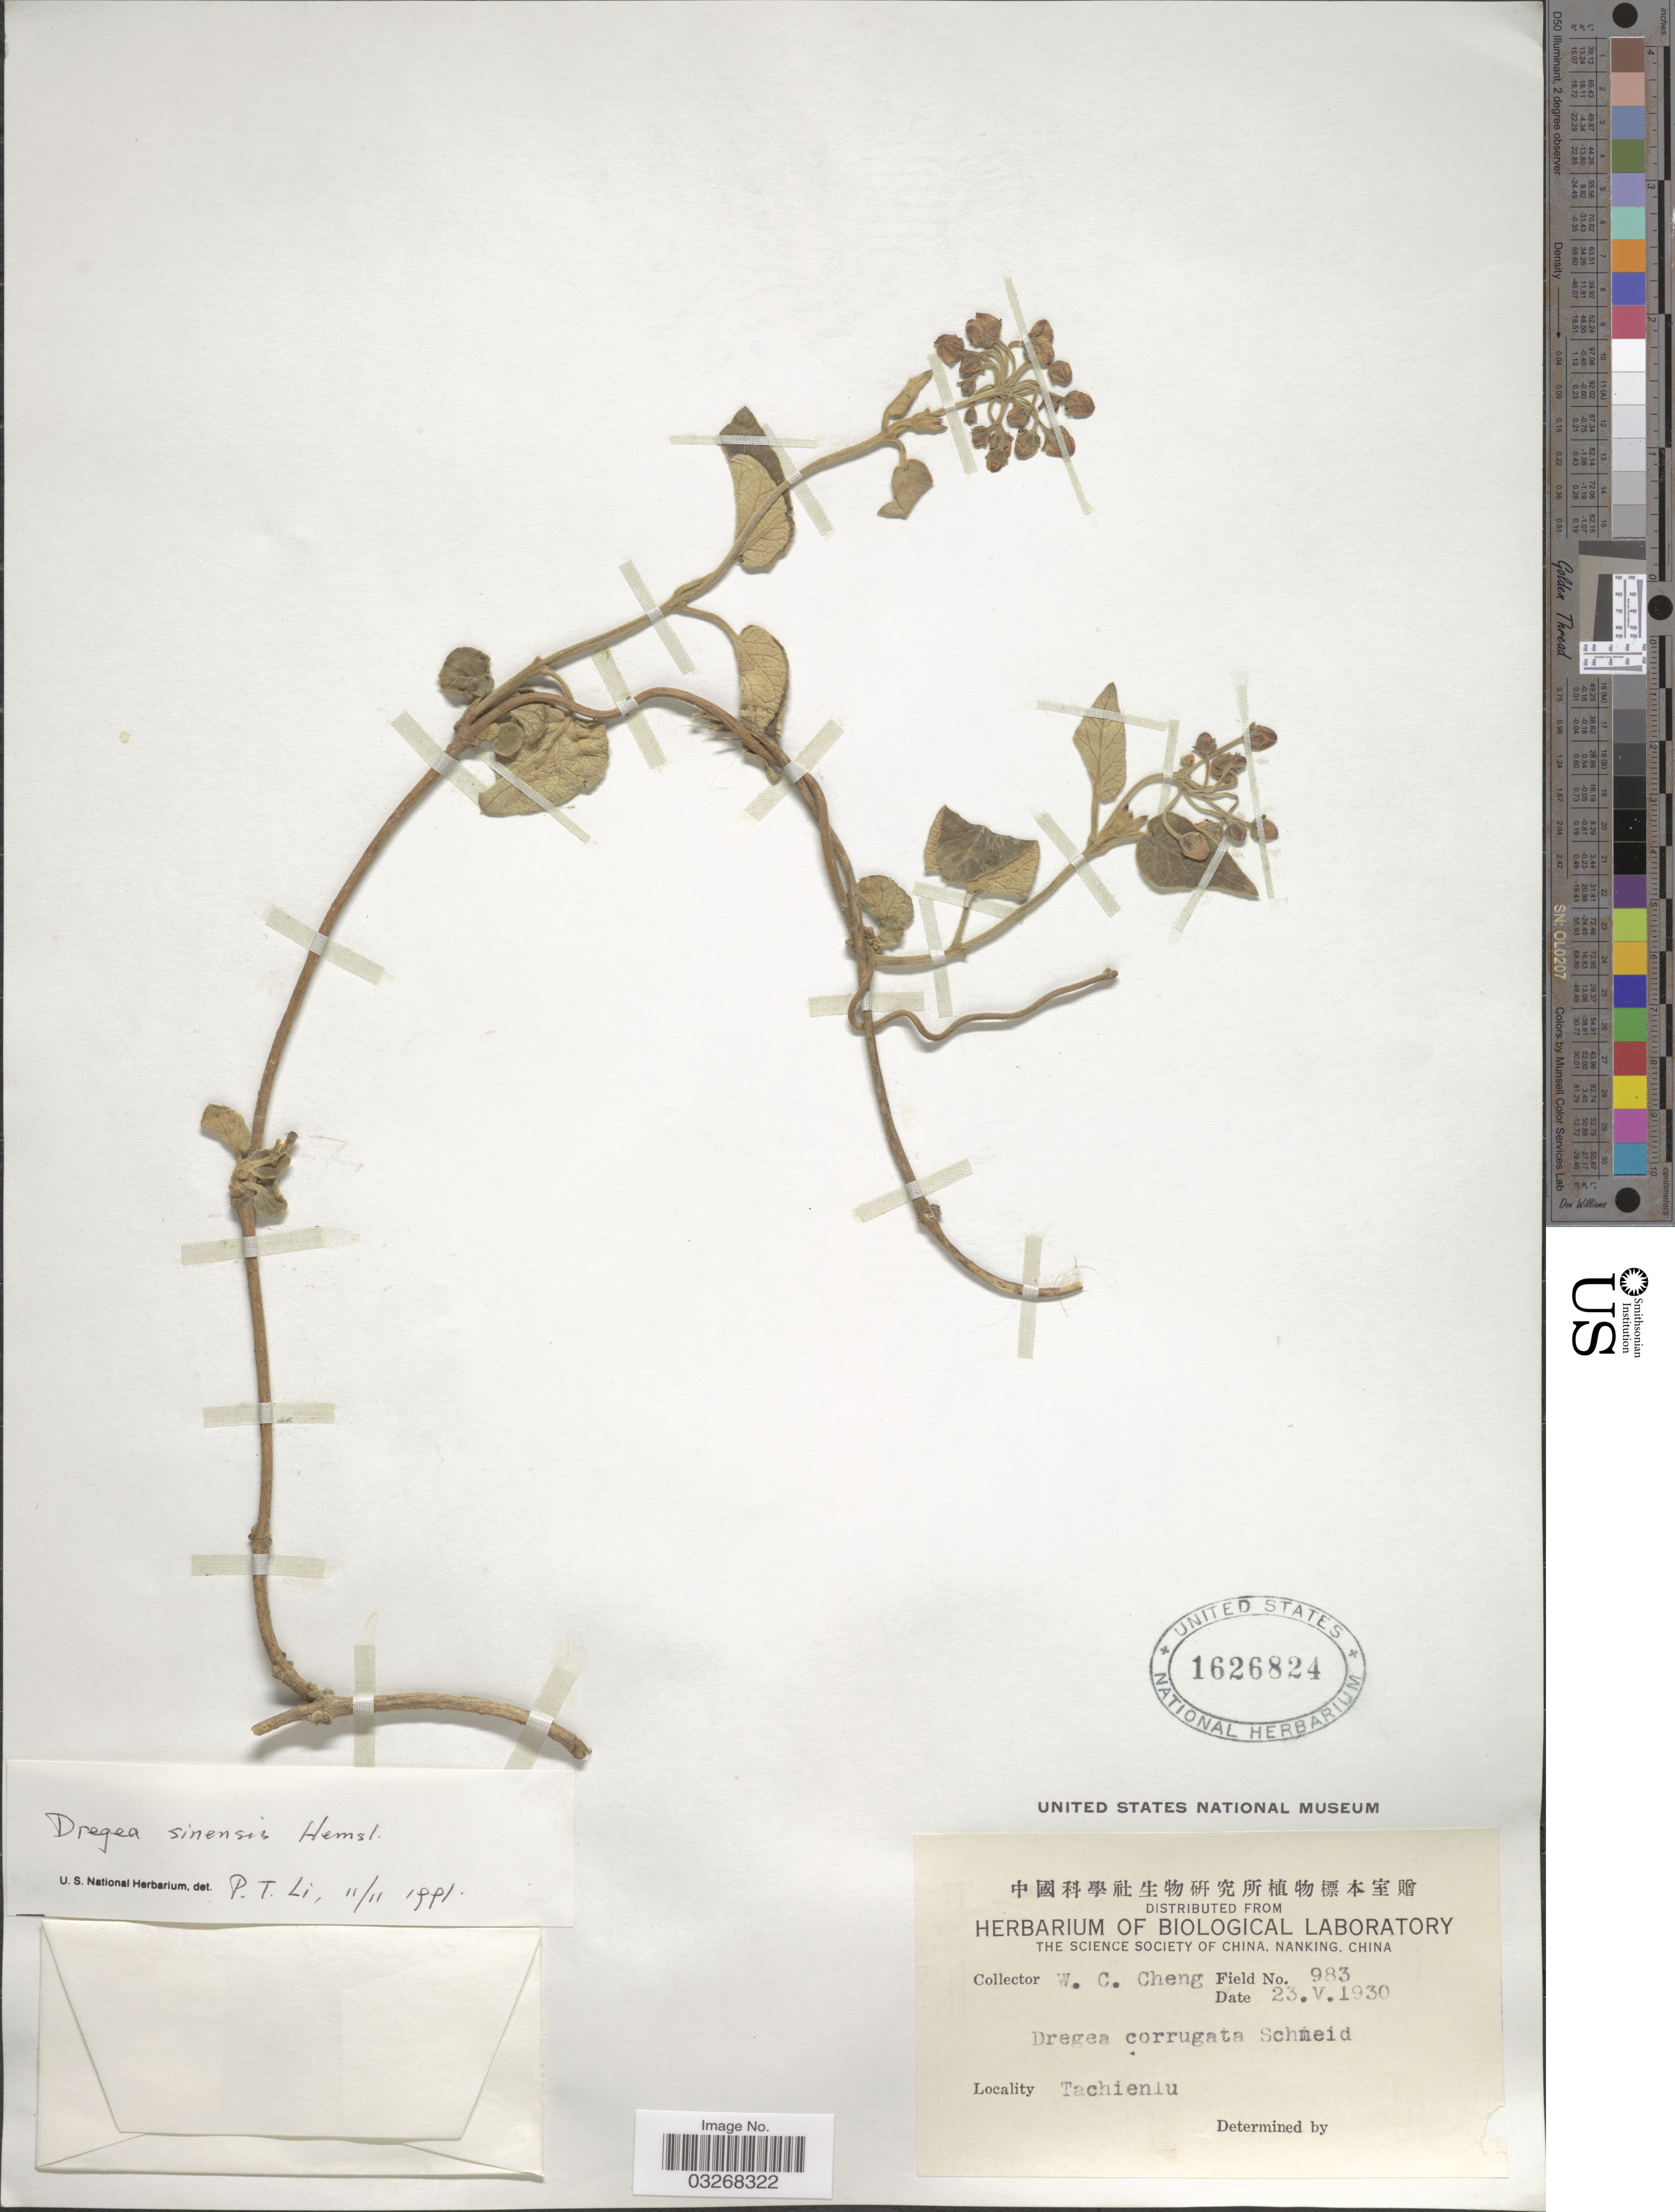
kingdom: Plantae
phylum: Tracheophyta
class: Magnoliopsida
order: Gentianales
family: Apocynaceae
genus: Dregea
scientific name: Dregea sinensis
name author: Hemsl.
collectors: W. C. Cheng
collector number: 983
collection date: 1930-05-23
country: China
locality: Tachienlu.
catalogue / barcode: US 1626824